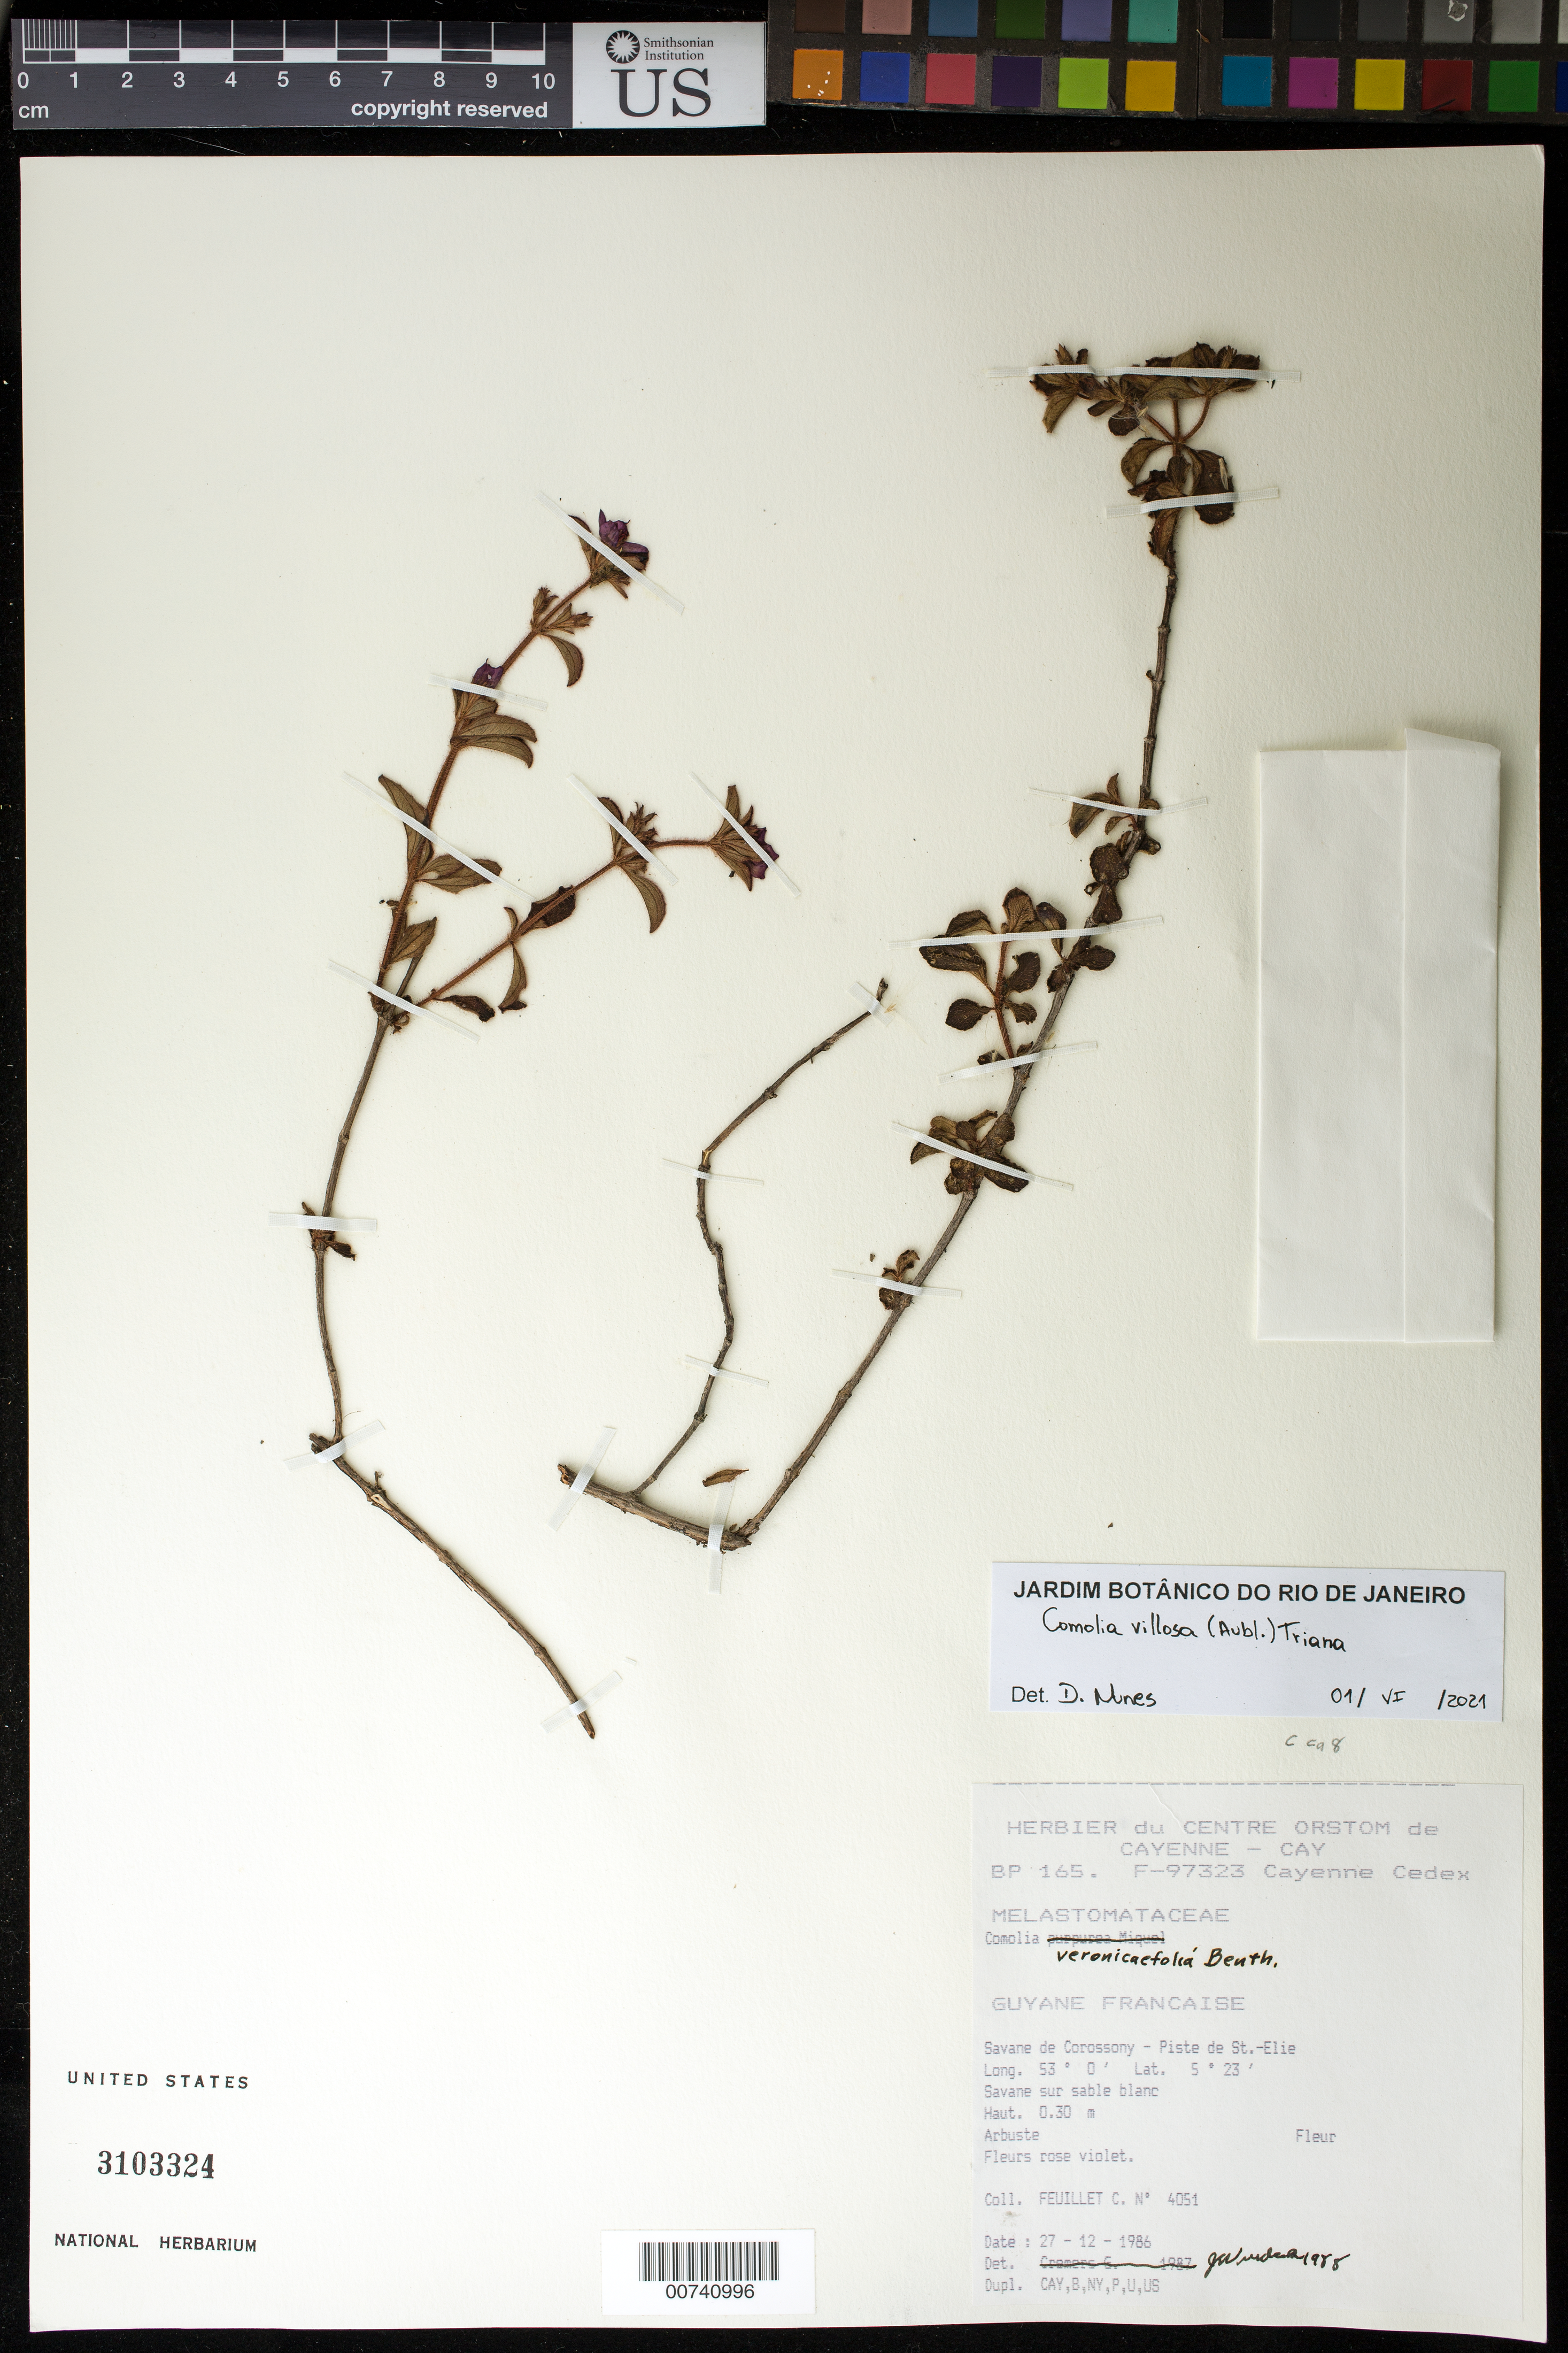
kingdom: Plantae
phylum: Tracheophyta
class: Magnoliopsida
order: Myrtales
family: Melastomataceae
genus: Comolia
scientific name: Comolia veronicifolia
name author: Benth.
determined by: Wurdack, John J., (US), US (UNITED STATES)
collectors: C. Feuillet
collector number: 4051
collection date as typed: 27-Dec-96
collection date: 1996-12-27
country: French Guiana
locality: Savane de Corossony, Piste de Saint-Élie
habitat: Savanna, white sand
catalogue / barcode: US 3103324